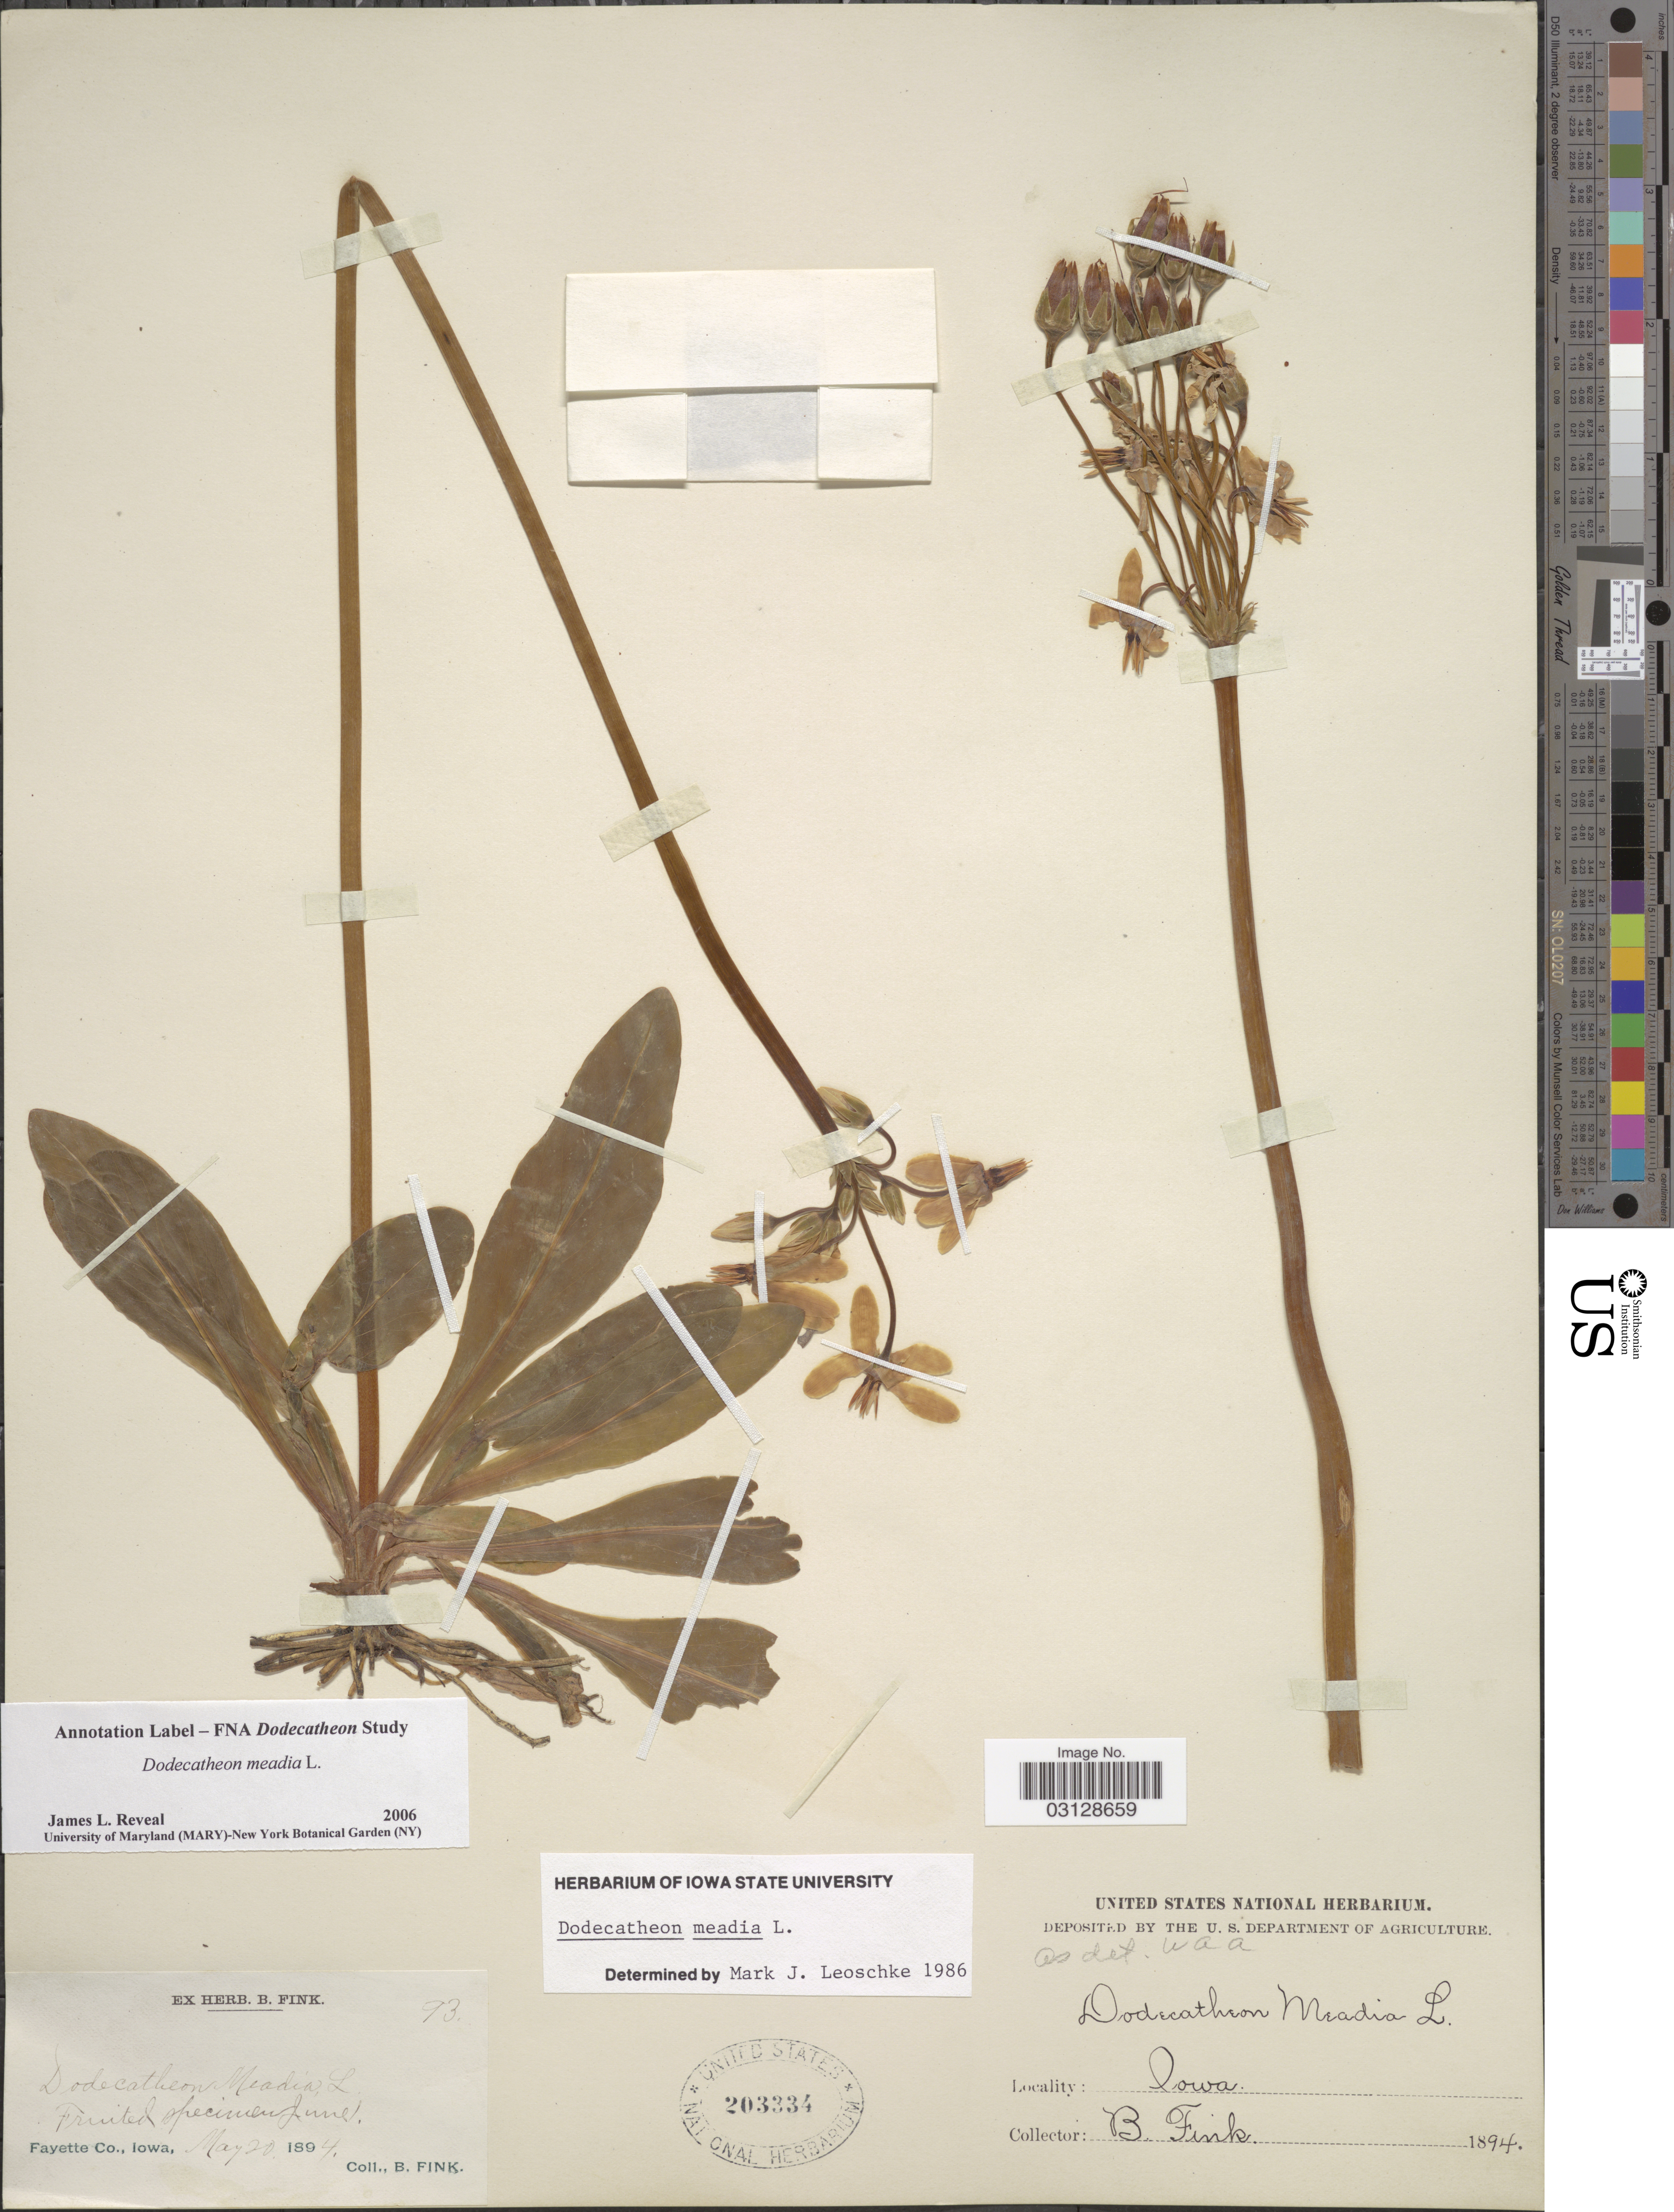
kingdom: Plantae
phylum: Tracheophyta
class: Magnoliopsida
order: Ericales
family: Primulaceae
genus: Dodecatheon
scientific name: Dodecatheon meadia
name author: L.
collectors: B. Fink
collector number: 93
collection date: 1894-05-20/1894-06-01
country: United States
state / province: Iowa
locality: Fayette Co.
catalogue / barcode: US 203334